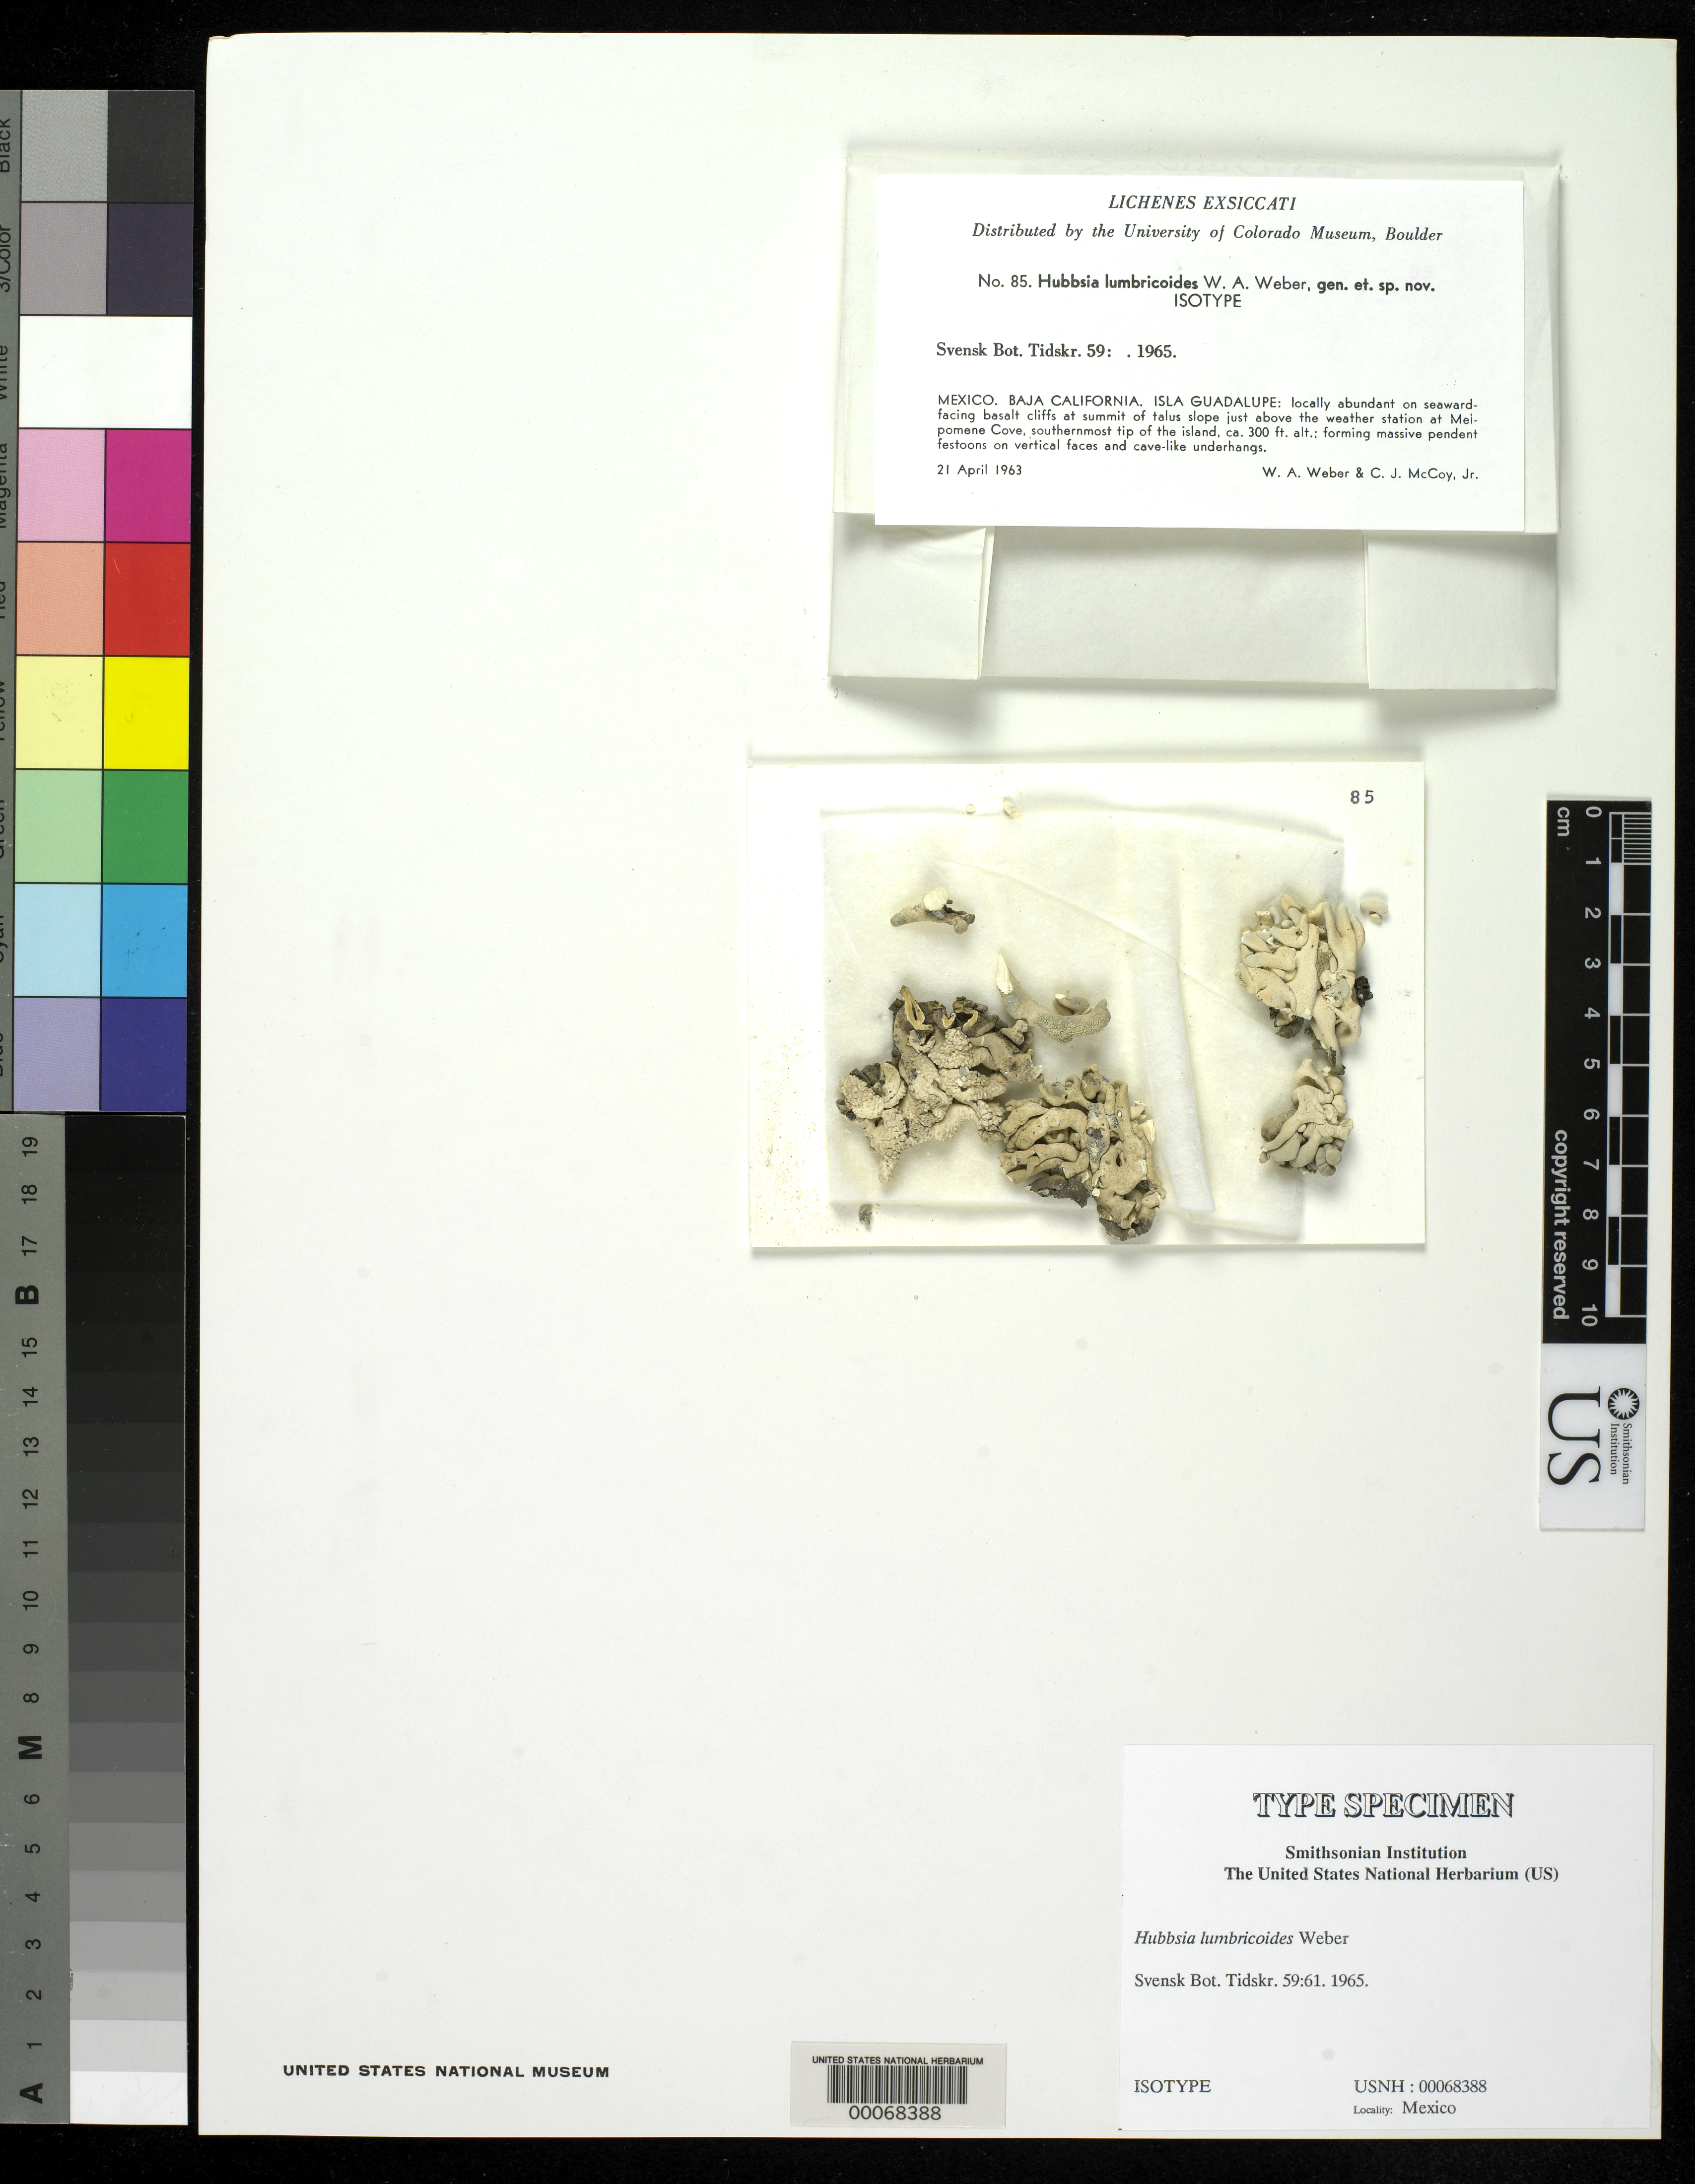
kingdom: Fungi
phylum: Ascomycota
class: Arthoniomycetes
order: Arthoniales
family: Roccellaceae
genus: Hubbsia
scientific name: Hubbsia lumbricoides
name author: W.A. Weber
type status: Isotype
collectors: W. A. Weber & C. McCoy Jr.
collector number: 85 Lich. Colo. Exsic.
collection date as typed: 21 Apr 1963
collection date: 1963-04-21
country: Mexico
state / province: Baja California Norte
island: Guadalupe Island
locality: Melpomene Cove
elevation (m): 91